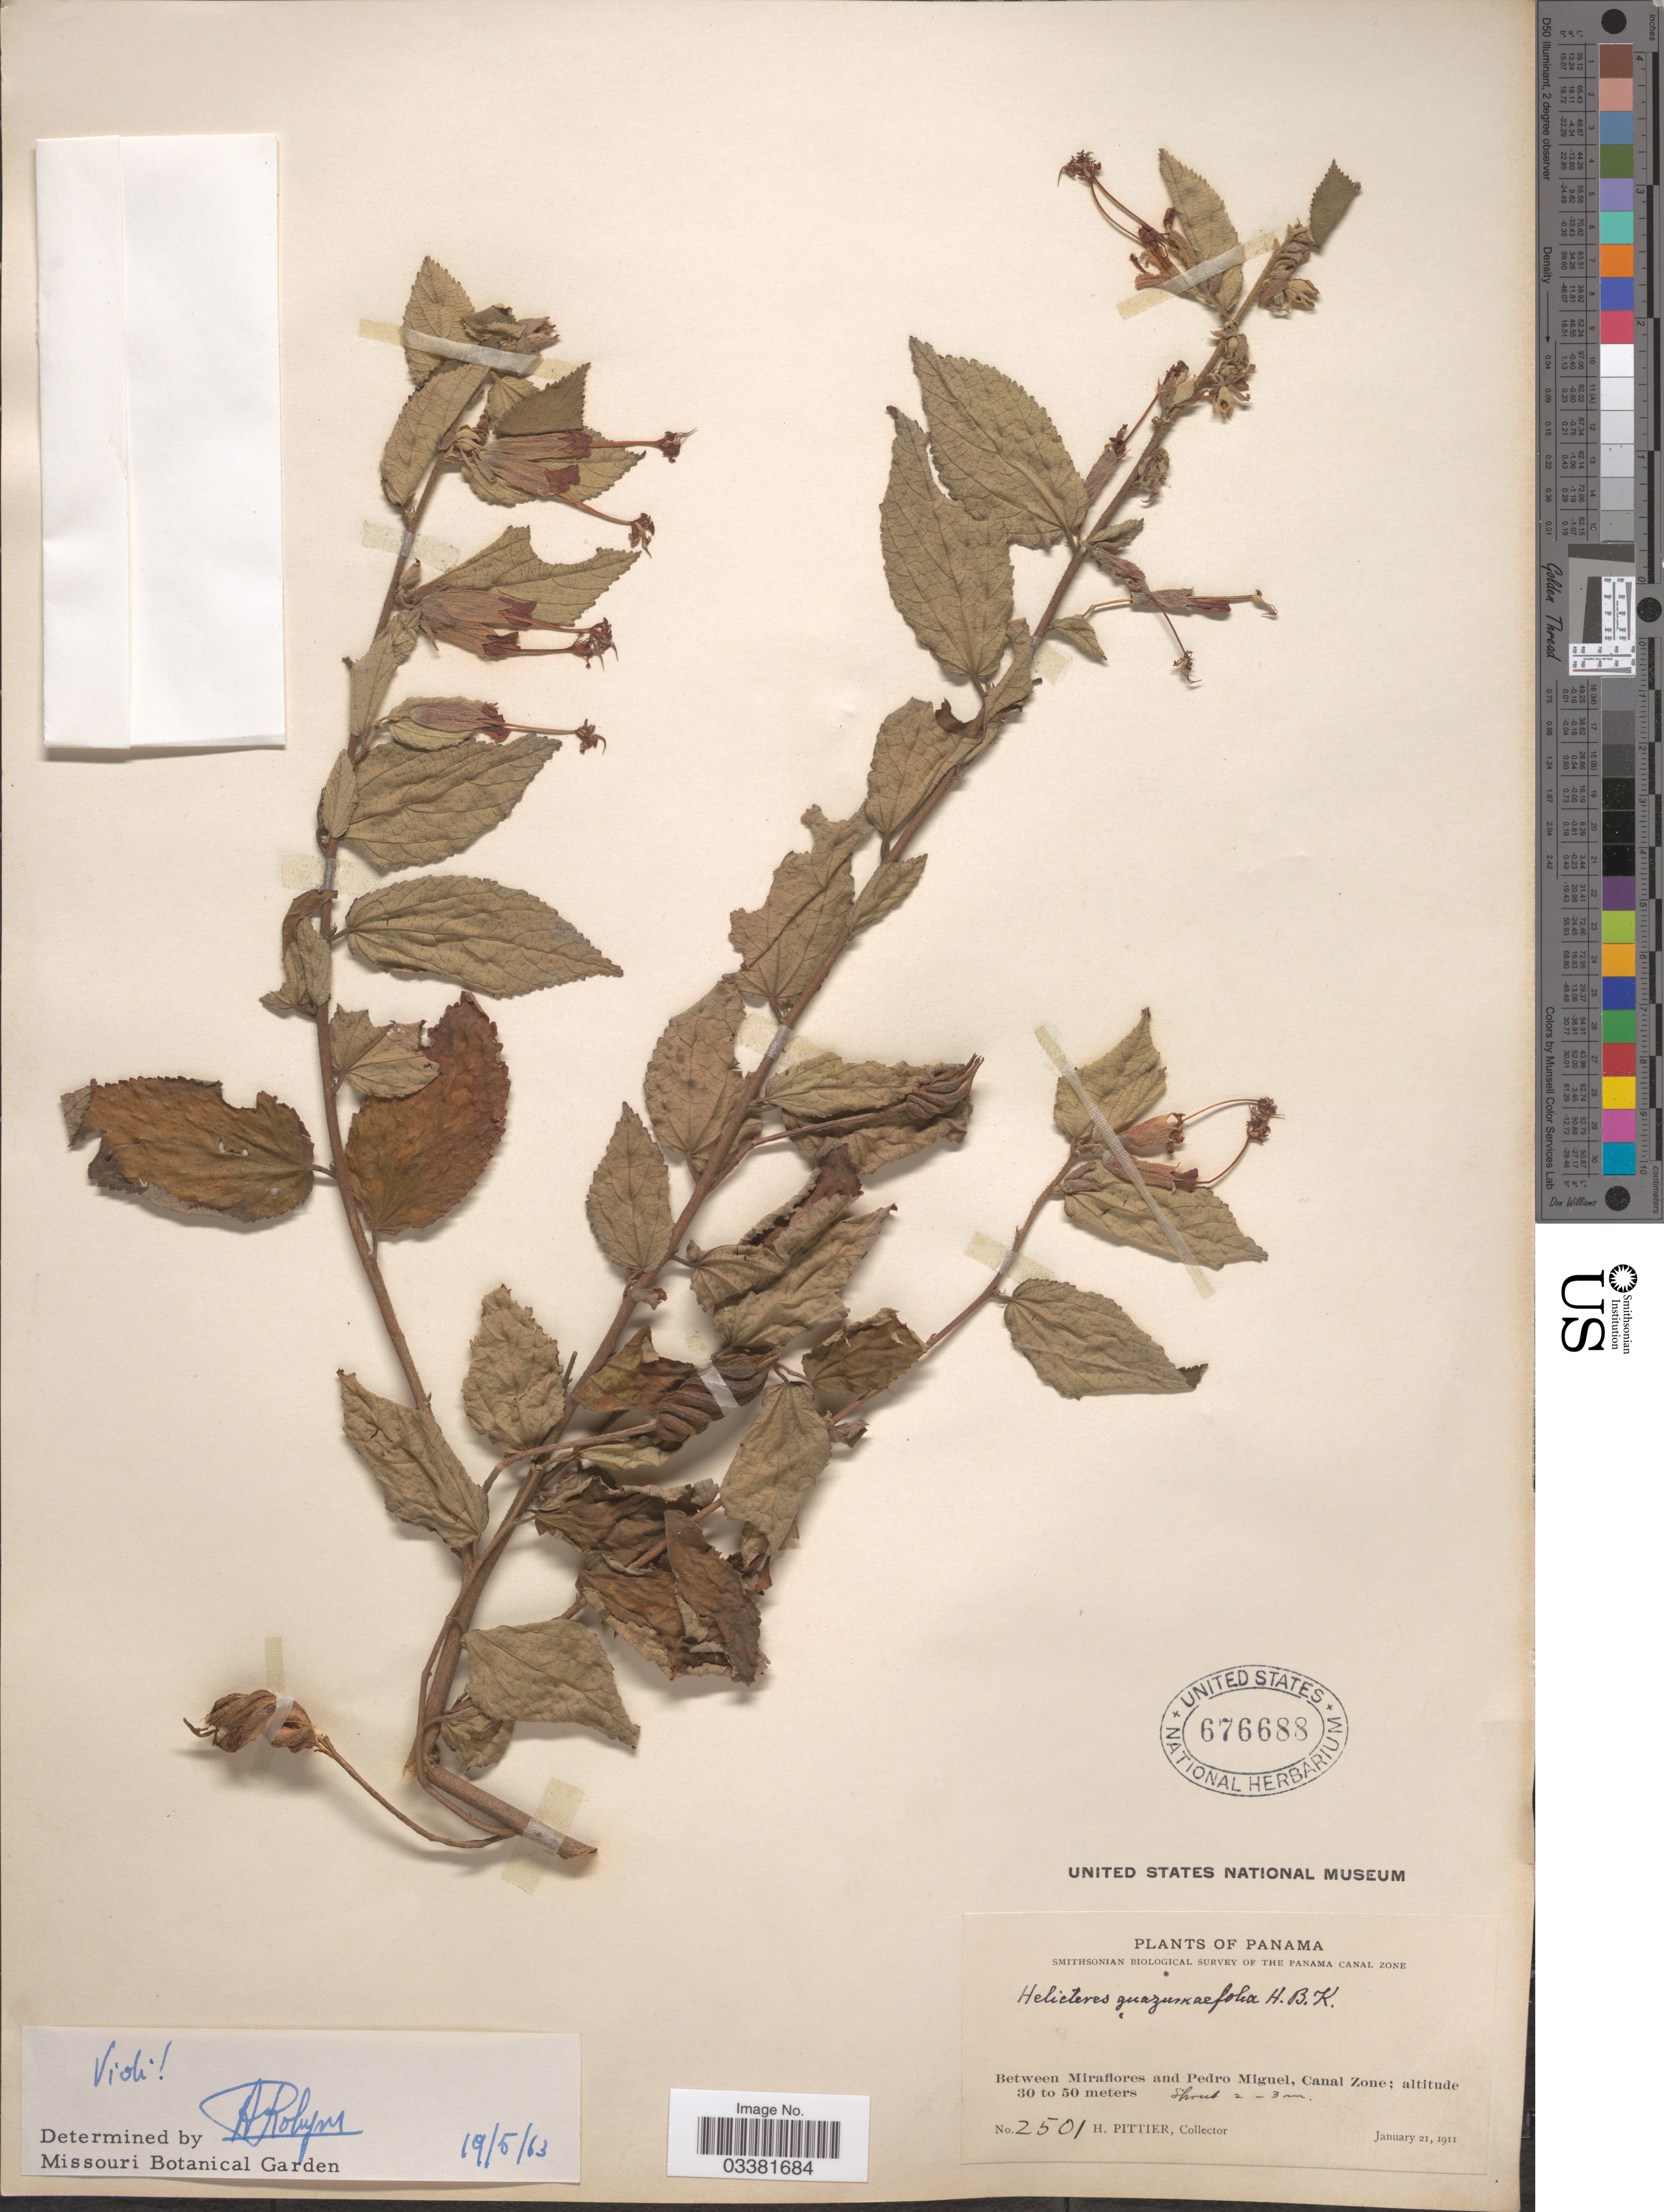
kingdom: Plantae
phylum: Tracheophyta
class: Magnoliopsida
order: Malvales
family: Malvaceae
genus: Helicteres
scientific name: Helicteres guazumifolia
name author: Kunth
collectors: H. F. Pittier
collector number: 2501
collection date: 1911-01-21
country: Panama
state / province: Panamá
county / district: Canal Zone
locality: Between Miraflores and Pedro Miguel, Canal Zone.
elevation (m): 30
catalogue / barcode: US 676688